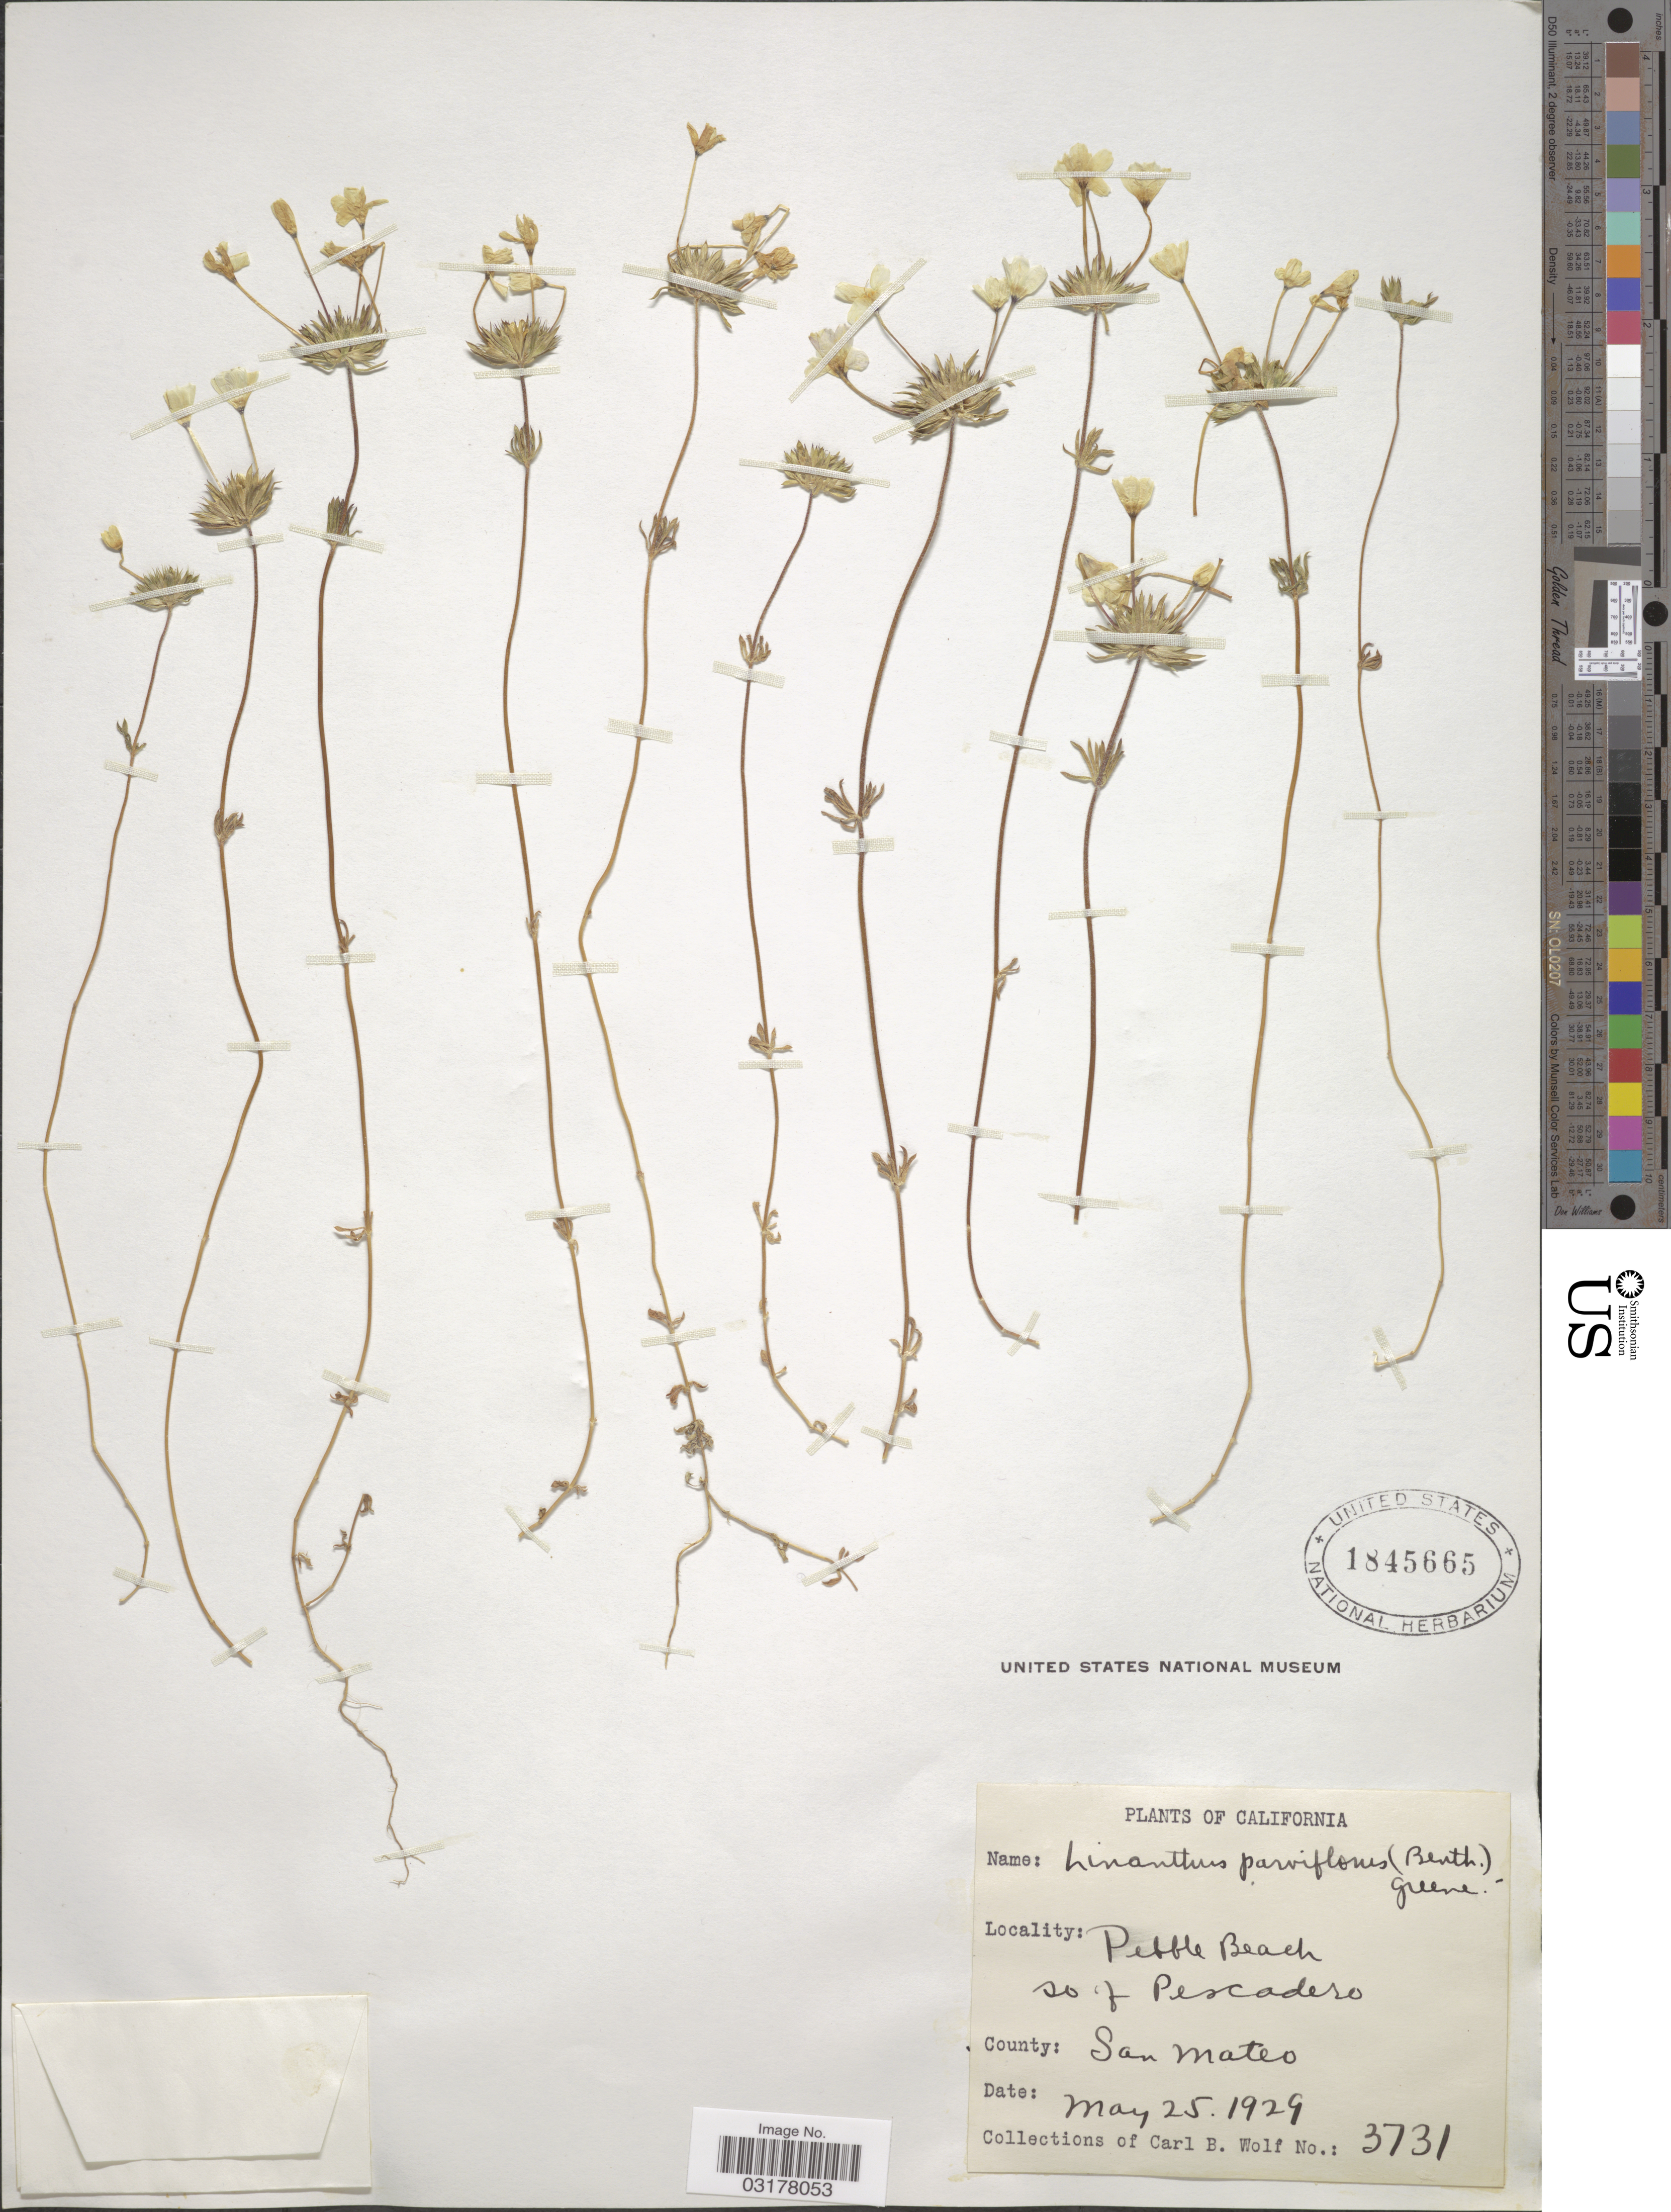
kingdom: Plantae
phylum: Tracheophyta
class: Magnoliopsida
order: Ericales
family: Polemoniaceae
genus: Leptosiphon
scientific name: Leptosiphon parviflorus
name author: Benth.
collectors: C. B. Wolf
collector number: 3731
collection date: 1929-05-25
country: United States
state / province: California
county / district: San Mateo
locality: Pebble Beach, so of Pescadero. County: San Mateo.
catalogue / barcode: US 1845665